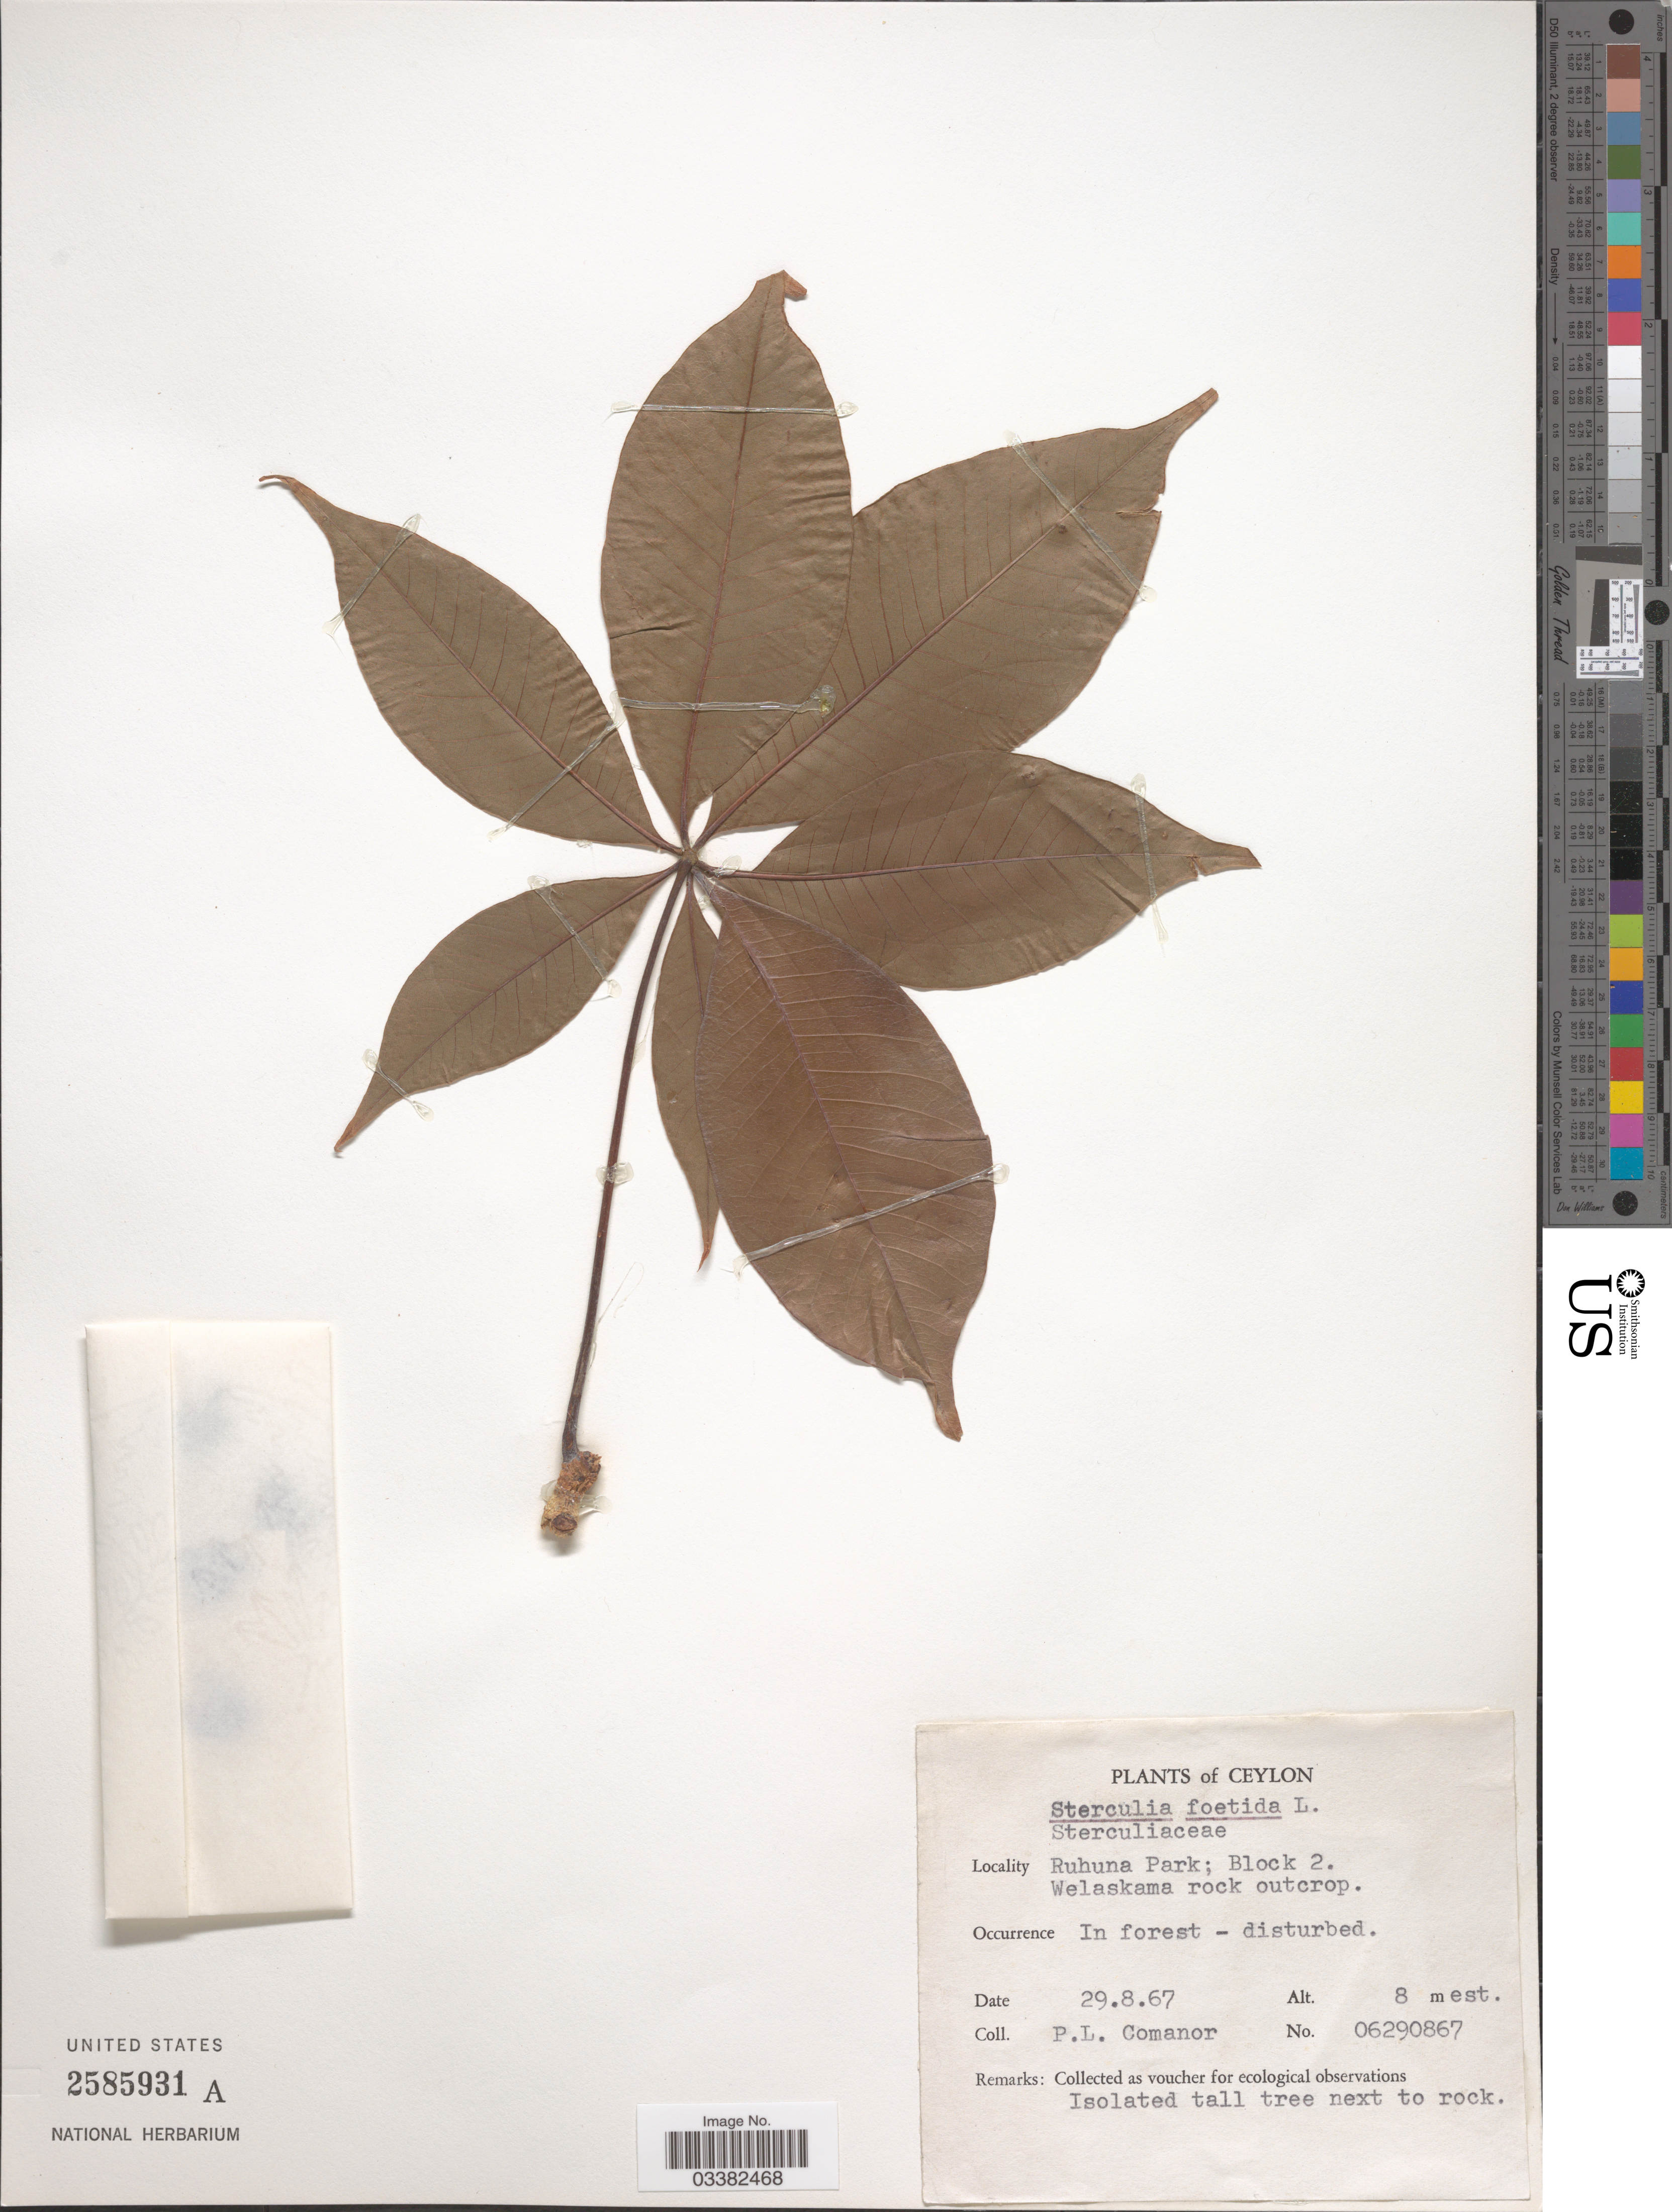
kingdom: Plantae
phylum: Tracheophyta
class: Magnoliopsida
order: Malvales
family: Malvaceae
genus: Sterculia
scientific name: Sterculia foetida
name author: L.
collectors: P. Comanor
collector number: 06290867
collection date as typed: Transcribed d/m/y: 29/8/67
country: Sri Lanka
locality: Ceylon. Ruhuna Park; Block 2. Welaskama rock outcrop.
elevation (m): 8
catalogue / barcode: US 2585931A